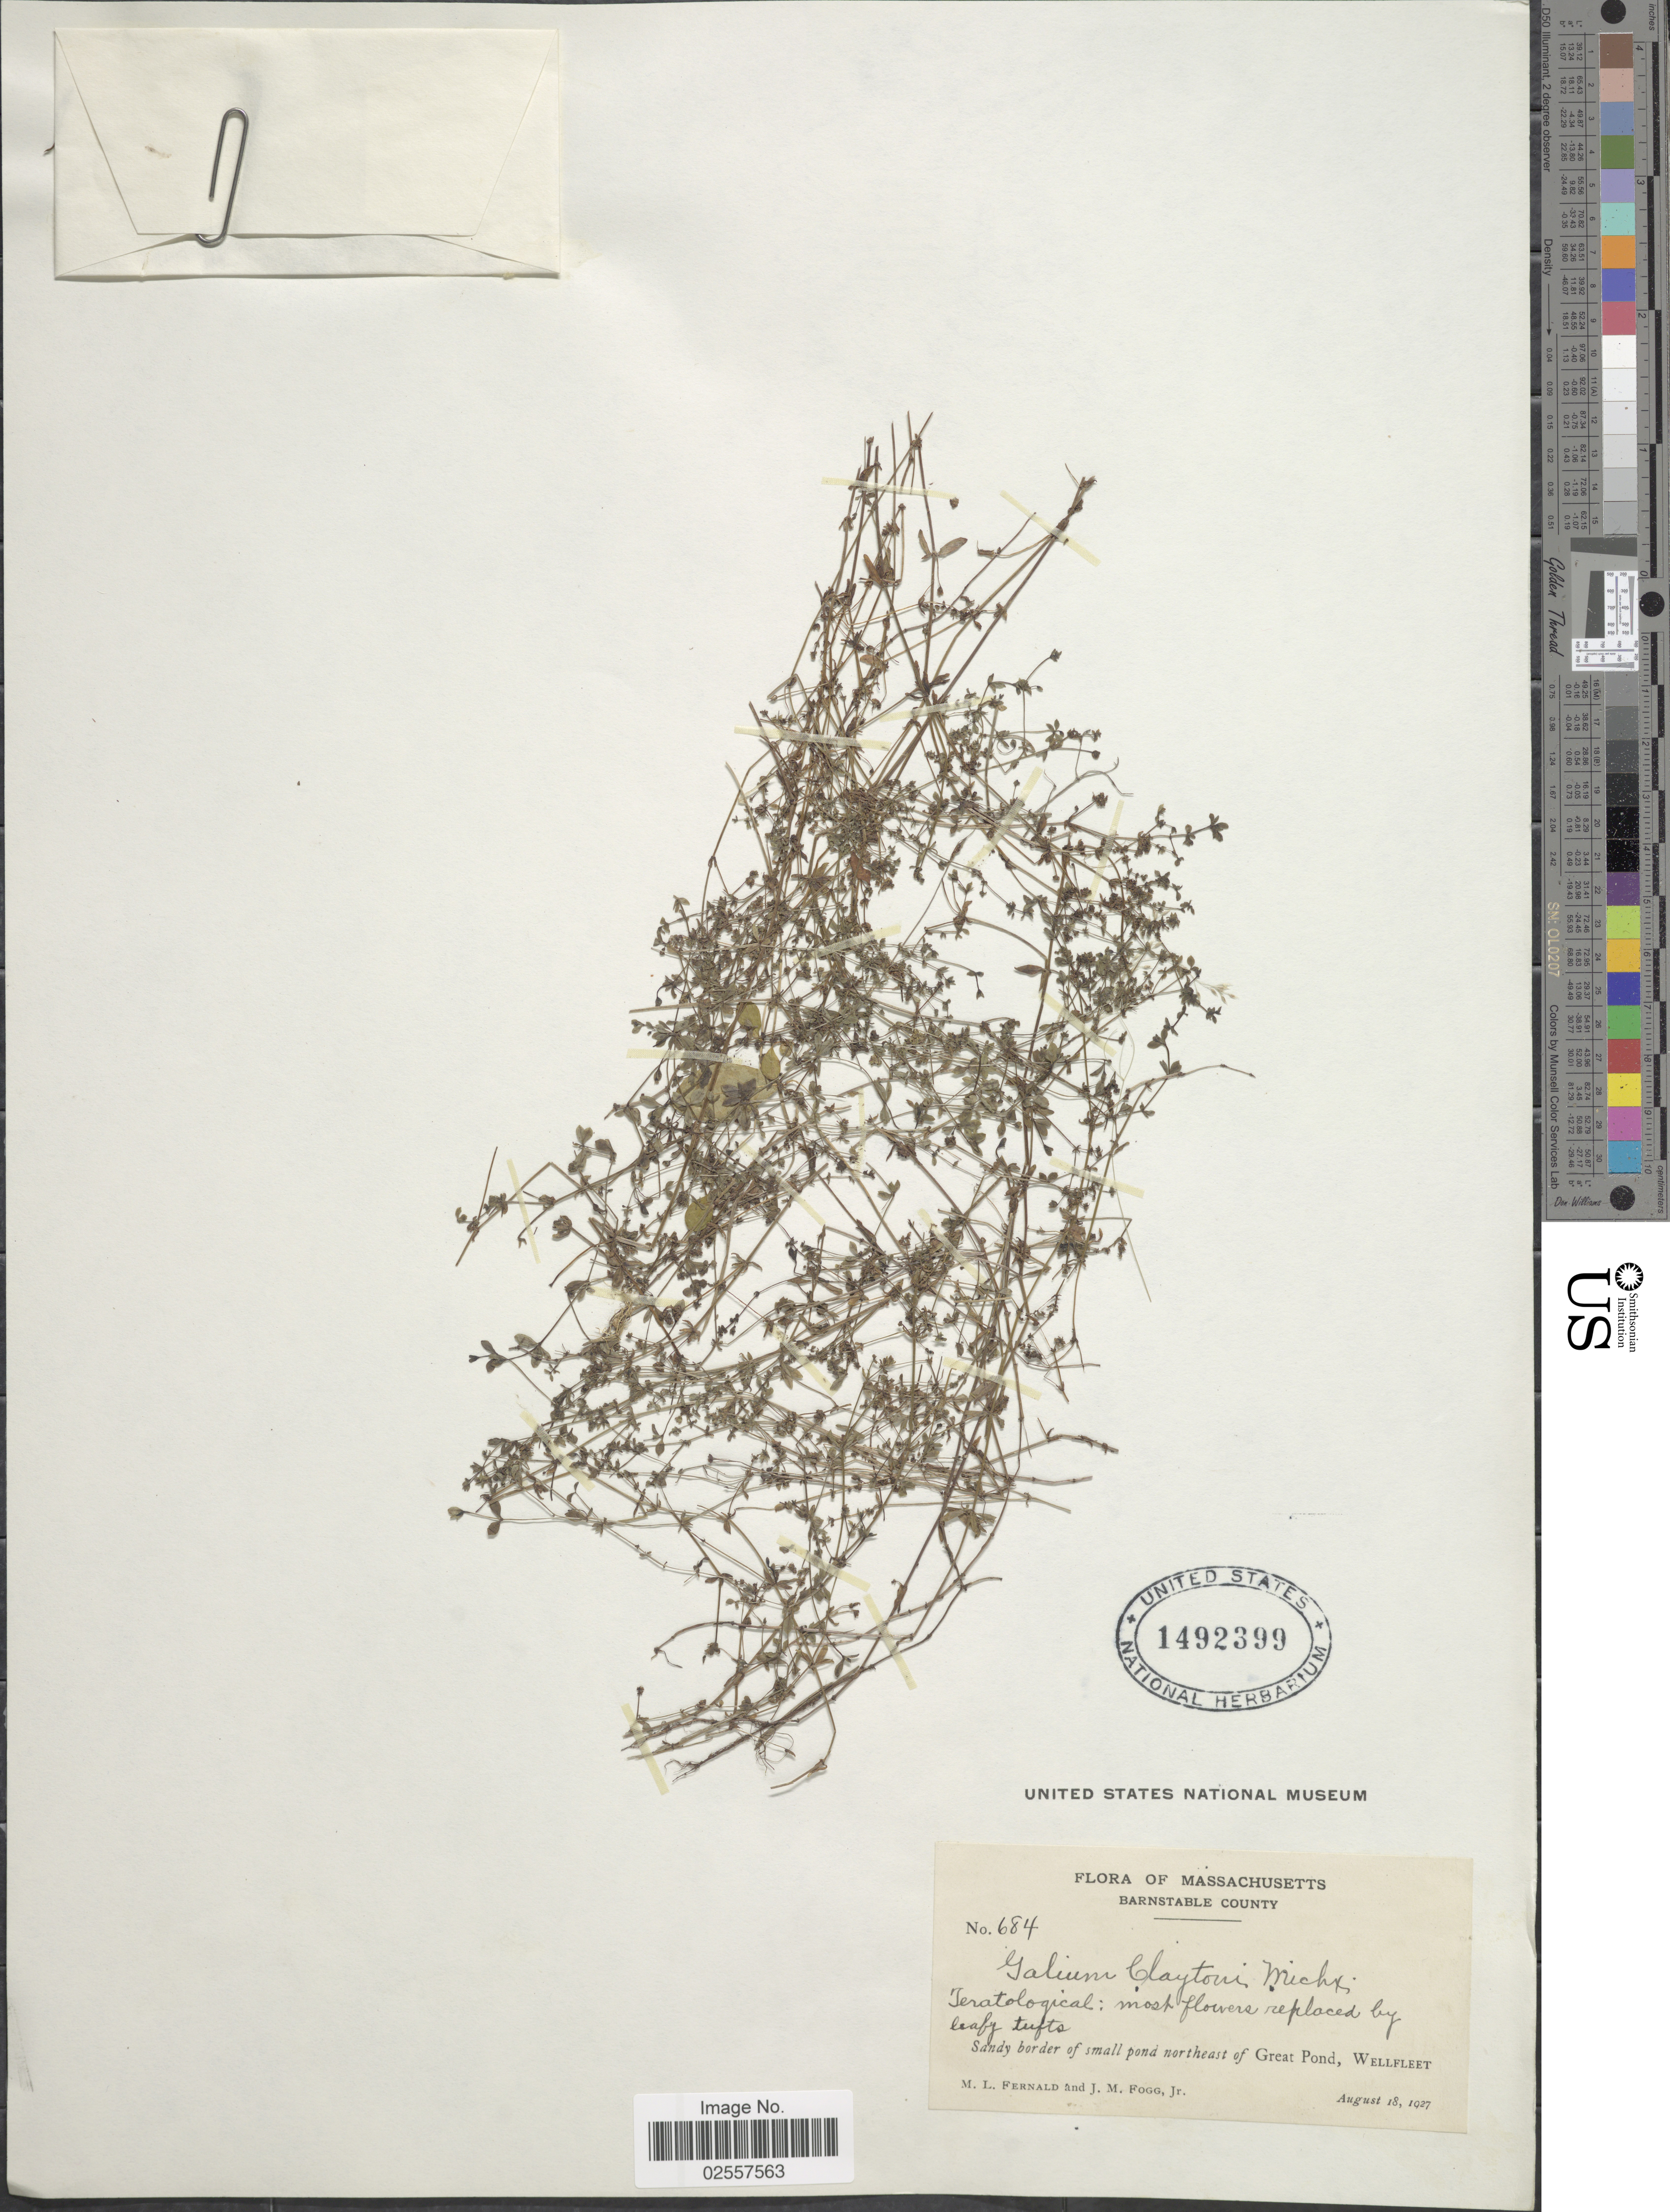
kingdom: Plantae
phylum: Tracheophyta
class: Magnoliopsida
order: Gentianales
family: Rubiaceae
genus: Galium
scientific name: Galium claytoni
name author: Michx.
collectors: M. L. Fernald & J. Fogg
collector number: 684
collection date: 1907-08-18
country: United States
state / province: Massachusetts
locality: Barnstable County, Sandy border of small pond northeast of Great Pond, Wellfleet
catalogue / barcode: US 1492399